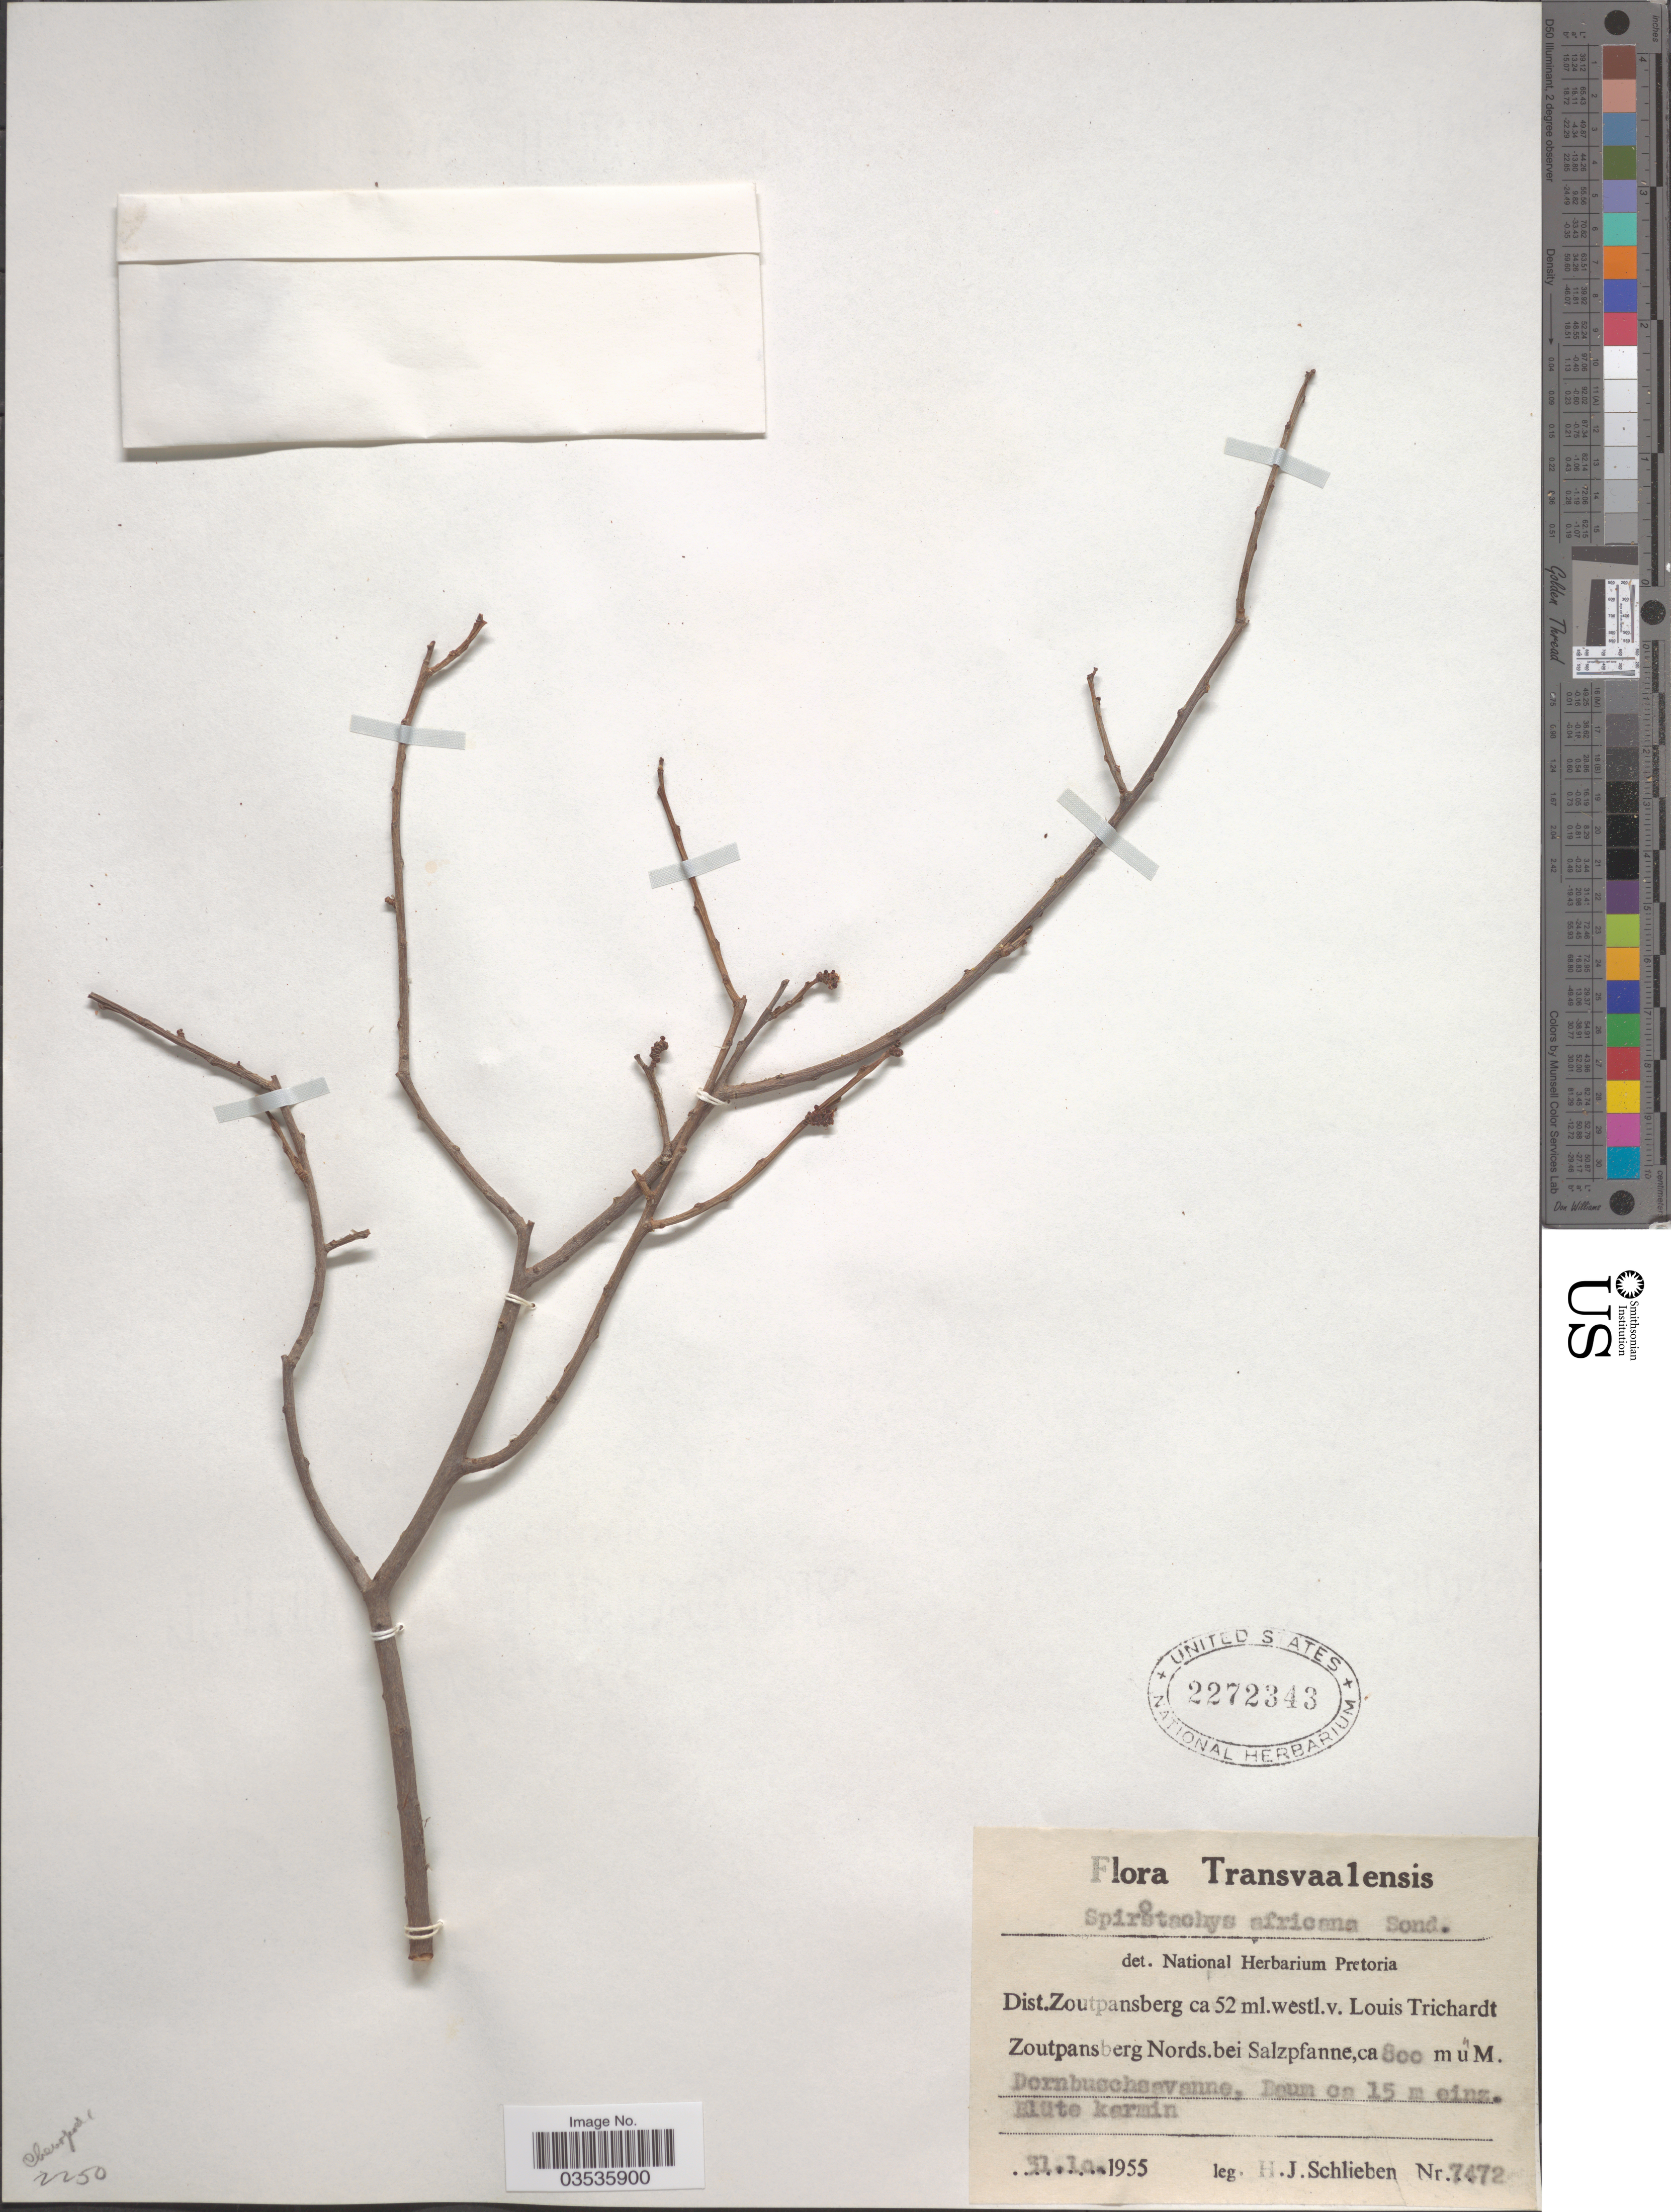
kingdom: Plantae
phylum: Tracheophyta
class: Magnoliopsida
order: Malpighiales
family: Euphorbiaceae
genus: Excoecaria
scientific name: Excoecaria africana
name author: (Sond.) Müll. Arg.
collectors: H. J. Schlieben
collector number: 7472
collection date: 1955-10-31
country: South Africa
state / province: Limpopo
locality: Transvaalensis. Dist. Zoutpansberg ca 52 ml. westl. v. Louis Trichardt Zoutpansberg Nords. bei Salzpfanne.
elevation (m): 800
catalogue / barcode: US 2272343